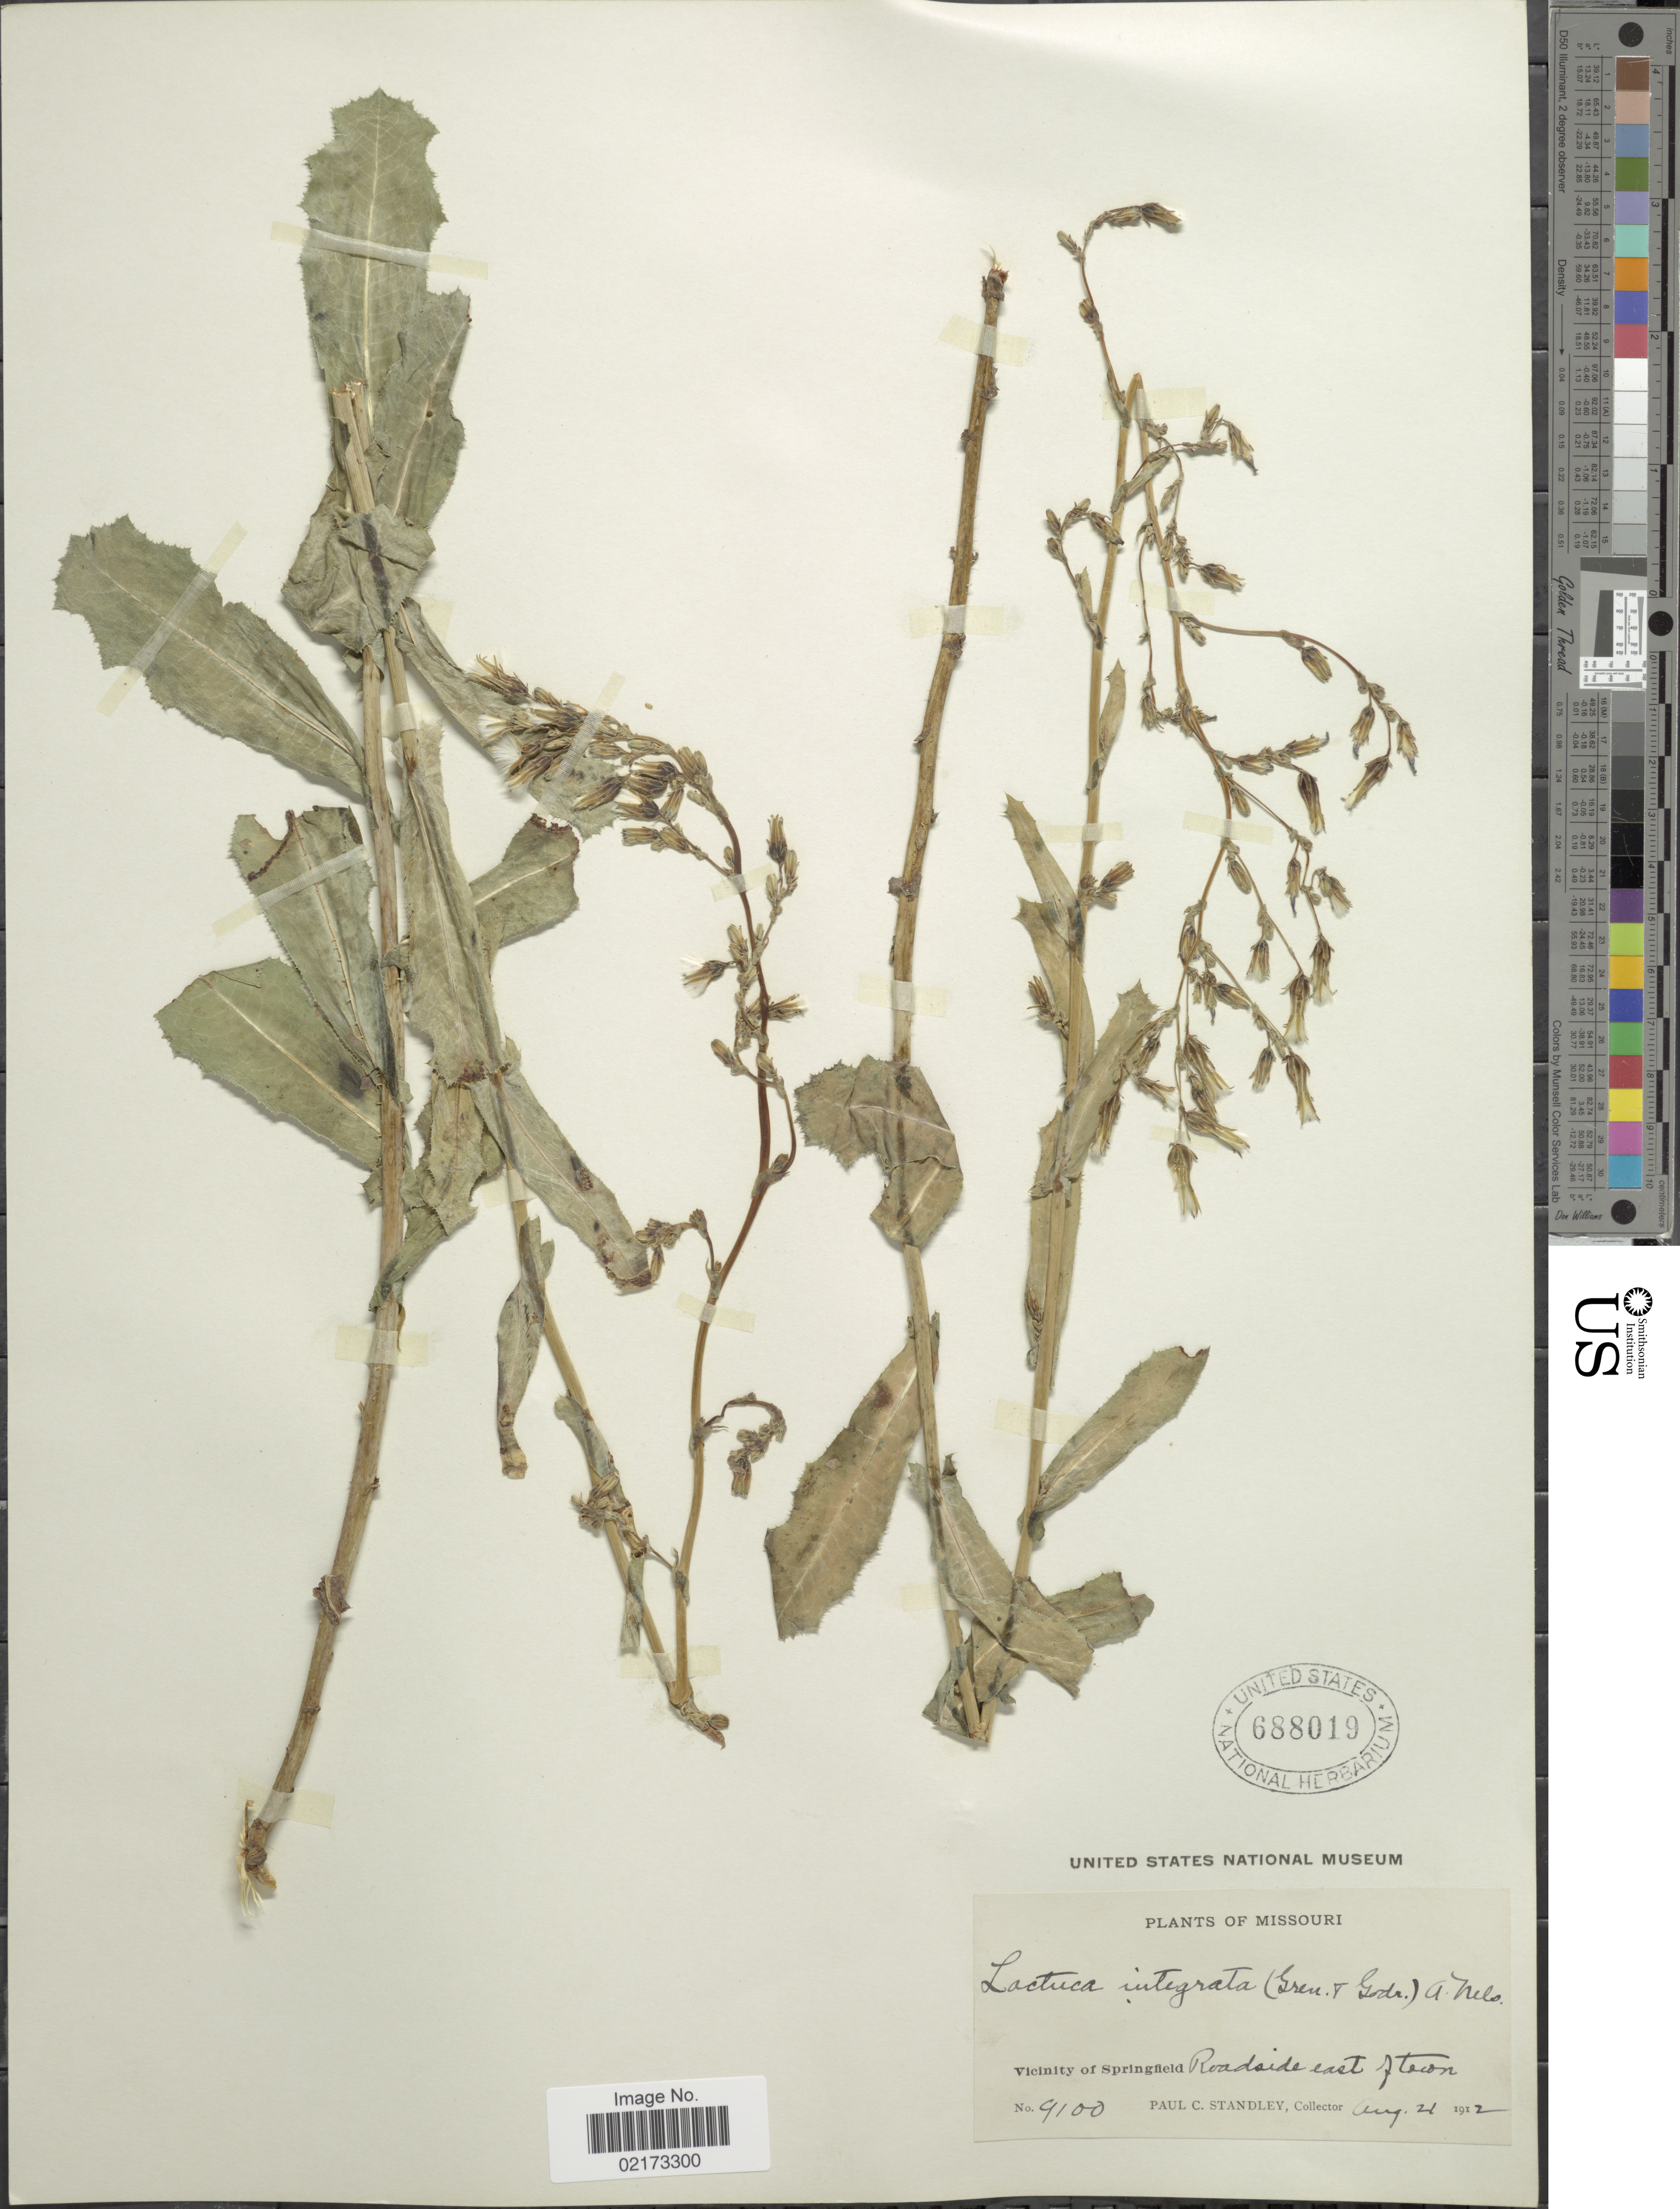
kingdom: Plantae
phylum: Tracheophyta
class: Magnoliopsida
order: Asterales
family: Asteraceae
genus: Lactuca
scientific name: Lactuca serriola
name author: L.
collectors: P. C. Standley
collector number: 9100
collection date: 1912-08-21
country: United States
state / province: Missouri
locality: Vicinity of Springfield, east of town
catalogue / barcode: US 688019